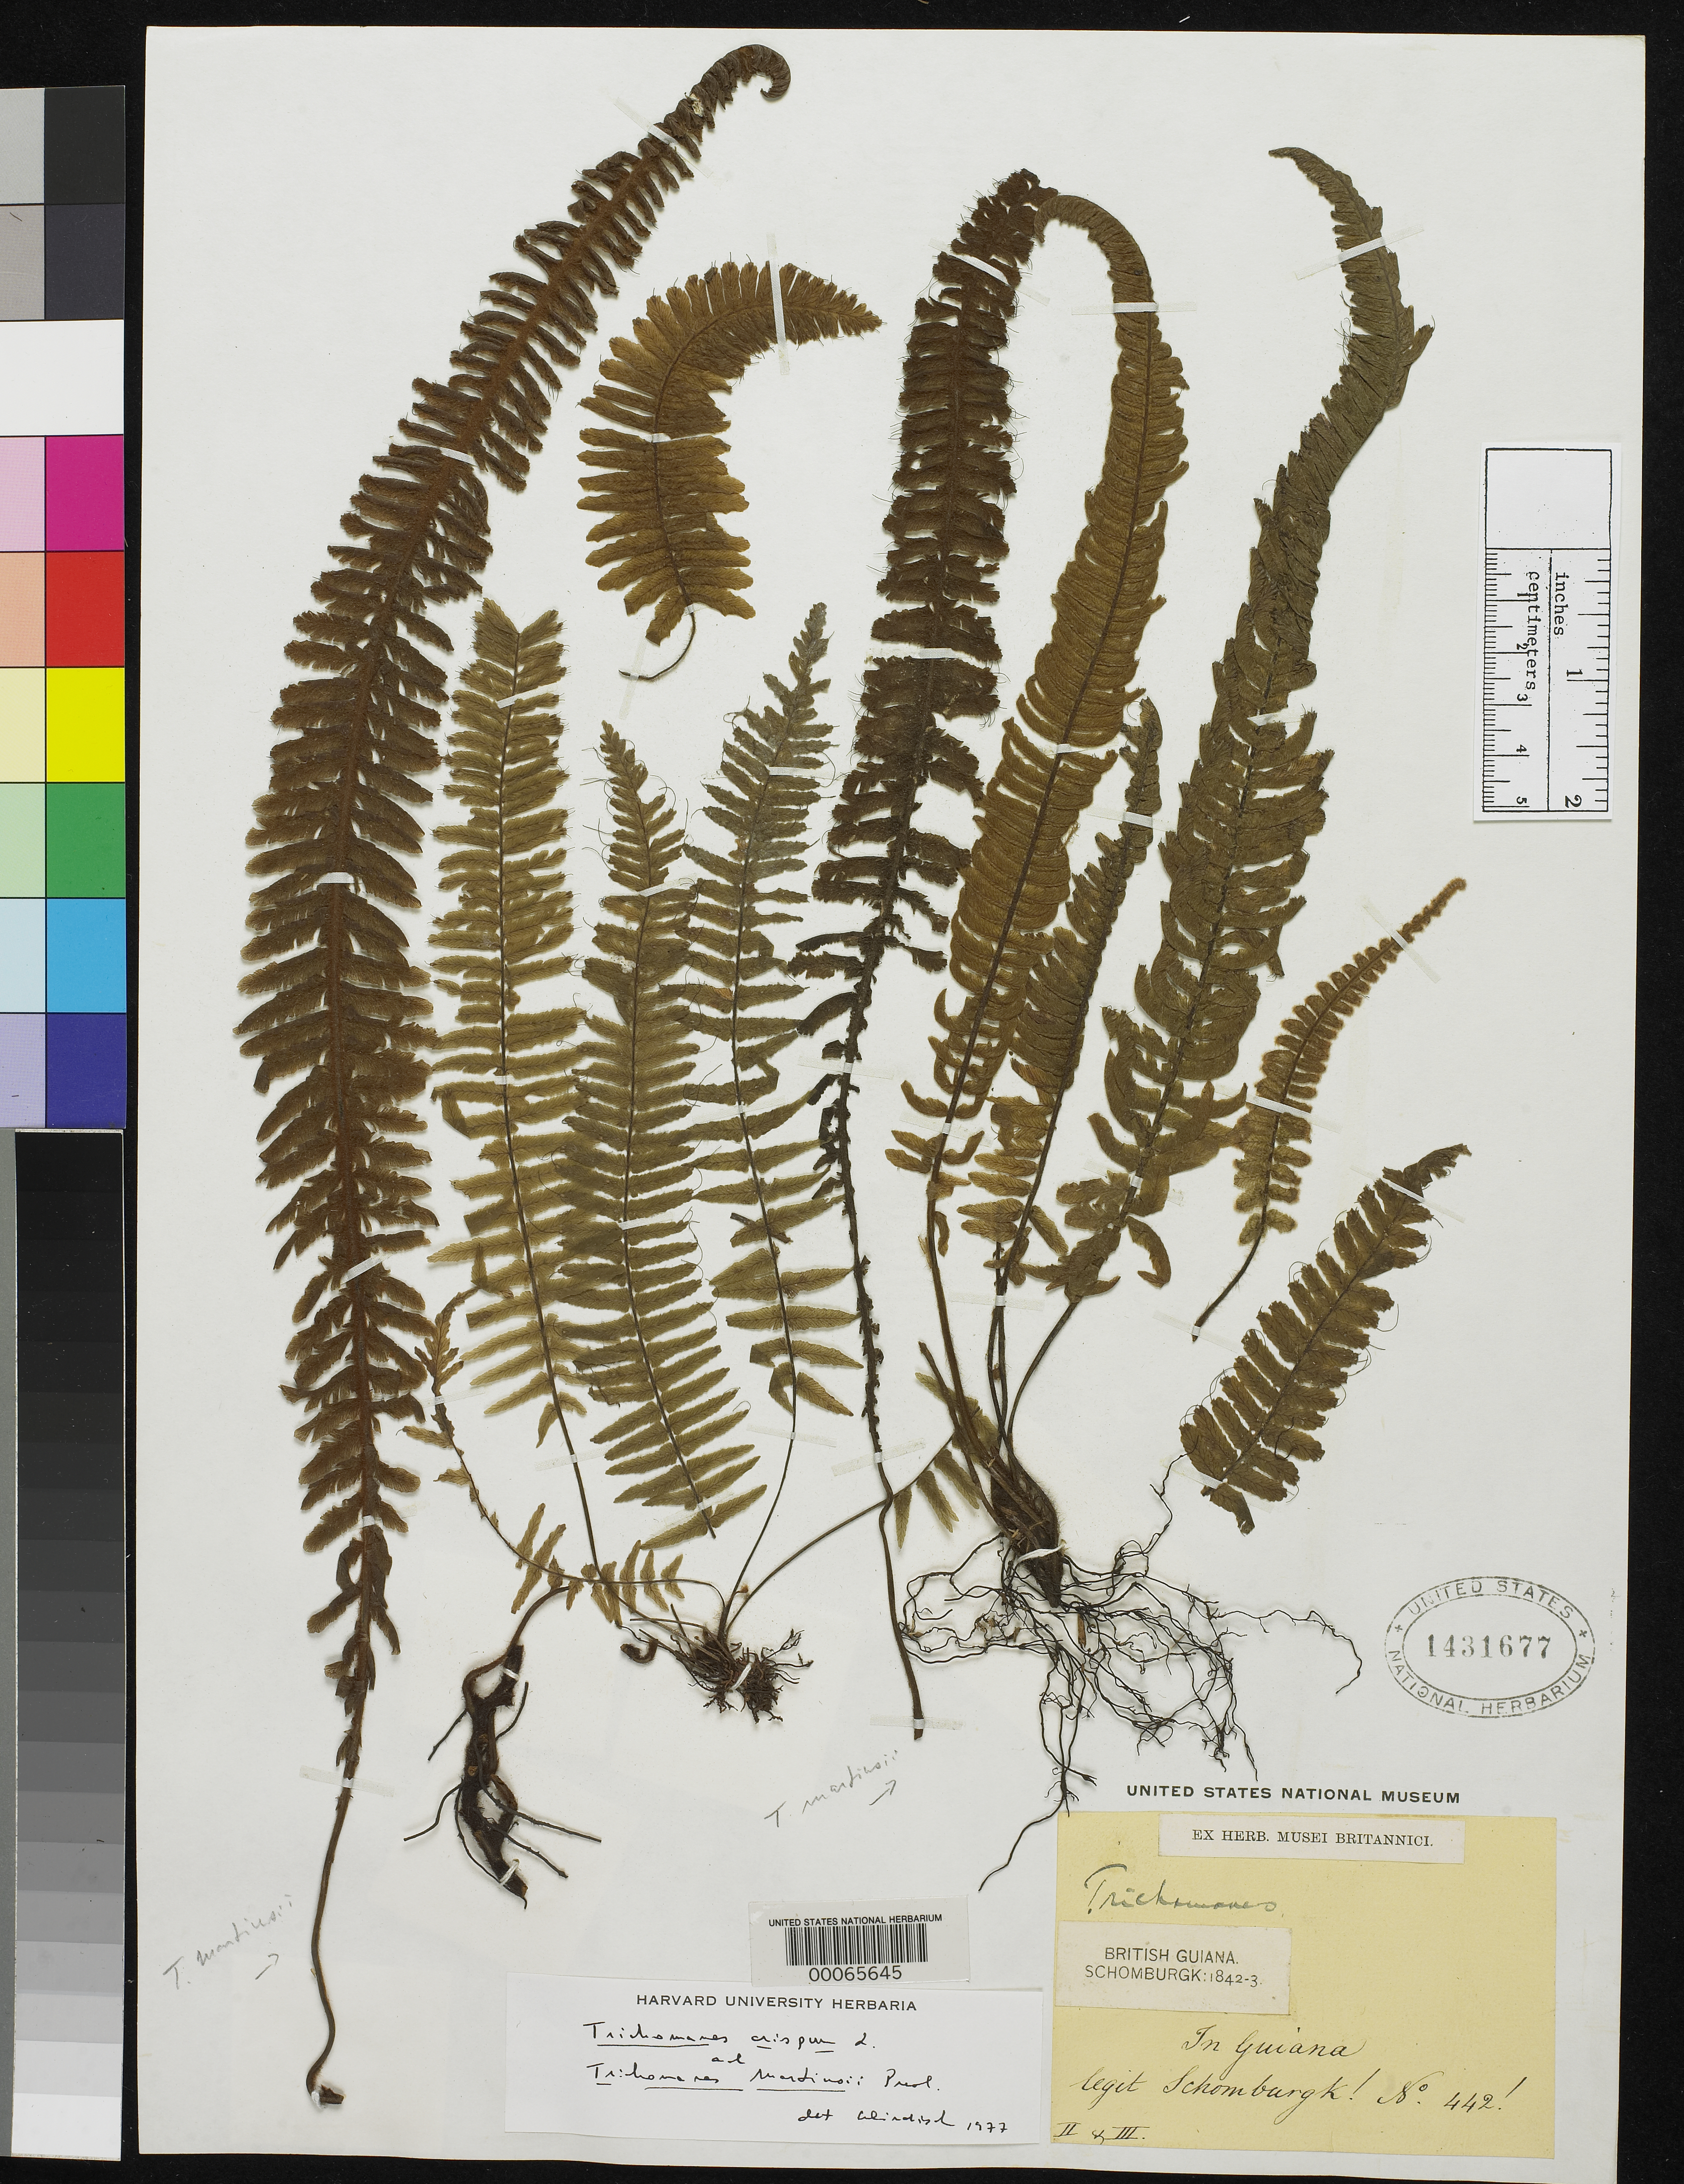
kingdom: Plantae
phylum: Tracheophyta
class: Polypodiopsida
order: Hymenophyllales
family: Hymenophyllaceae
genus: Trichomanes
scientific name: Trichomanes schomburgkii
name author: Bosch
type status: Isotype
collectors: R. H. Schomburgk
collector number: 442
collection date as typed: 1842 to -- --- 1843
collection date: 1842/1843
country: Guyana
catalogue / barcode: US 1431677